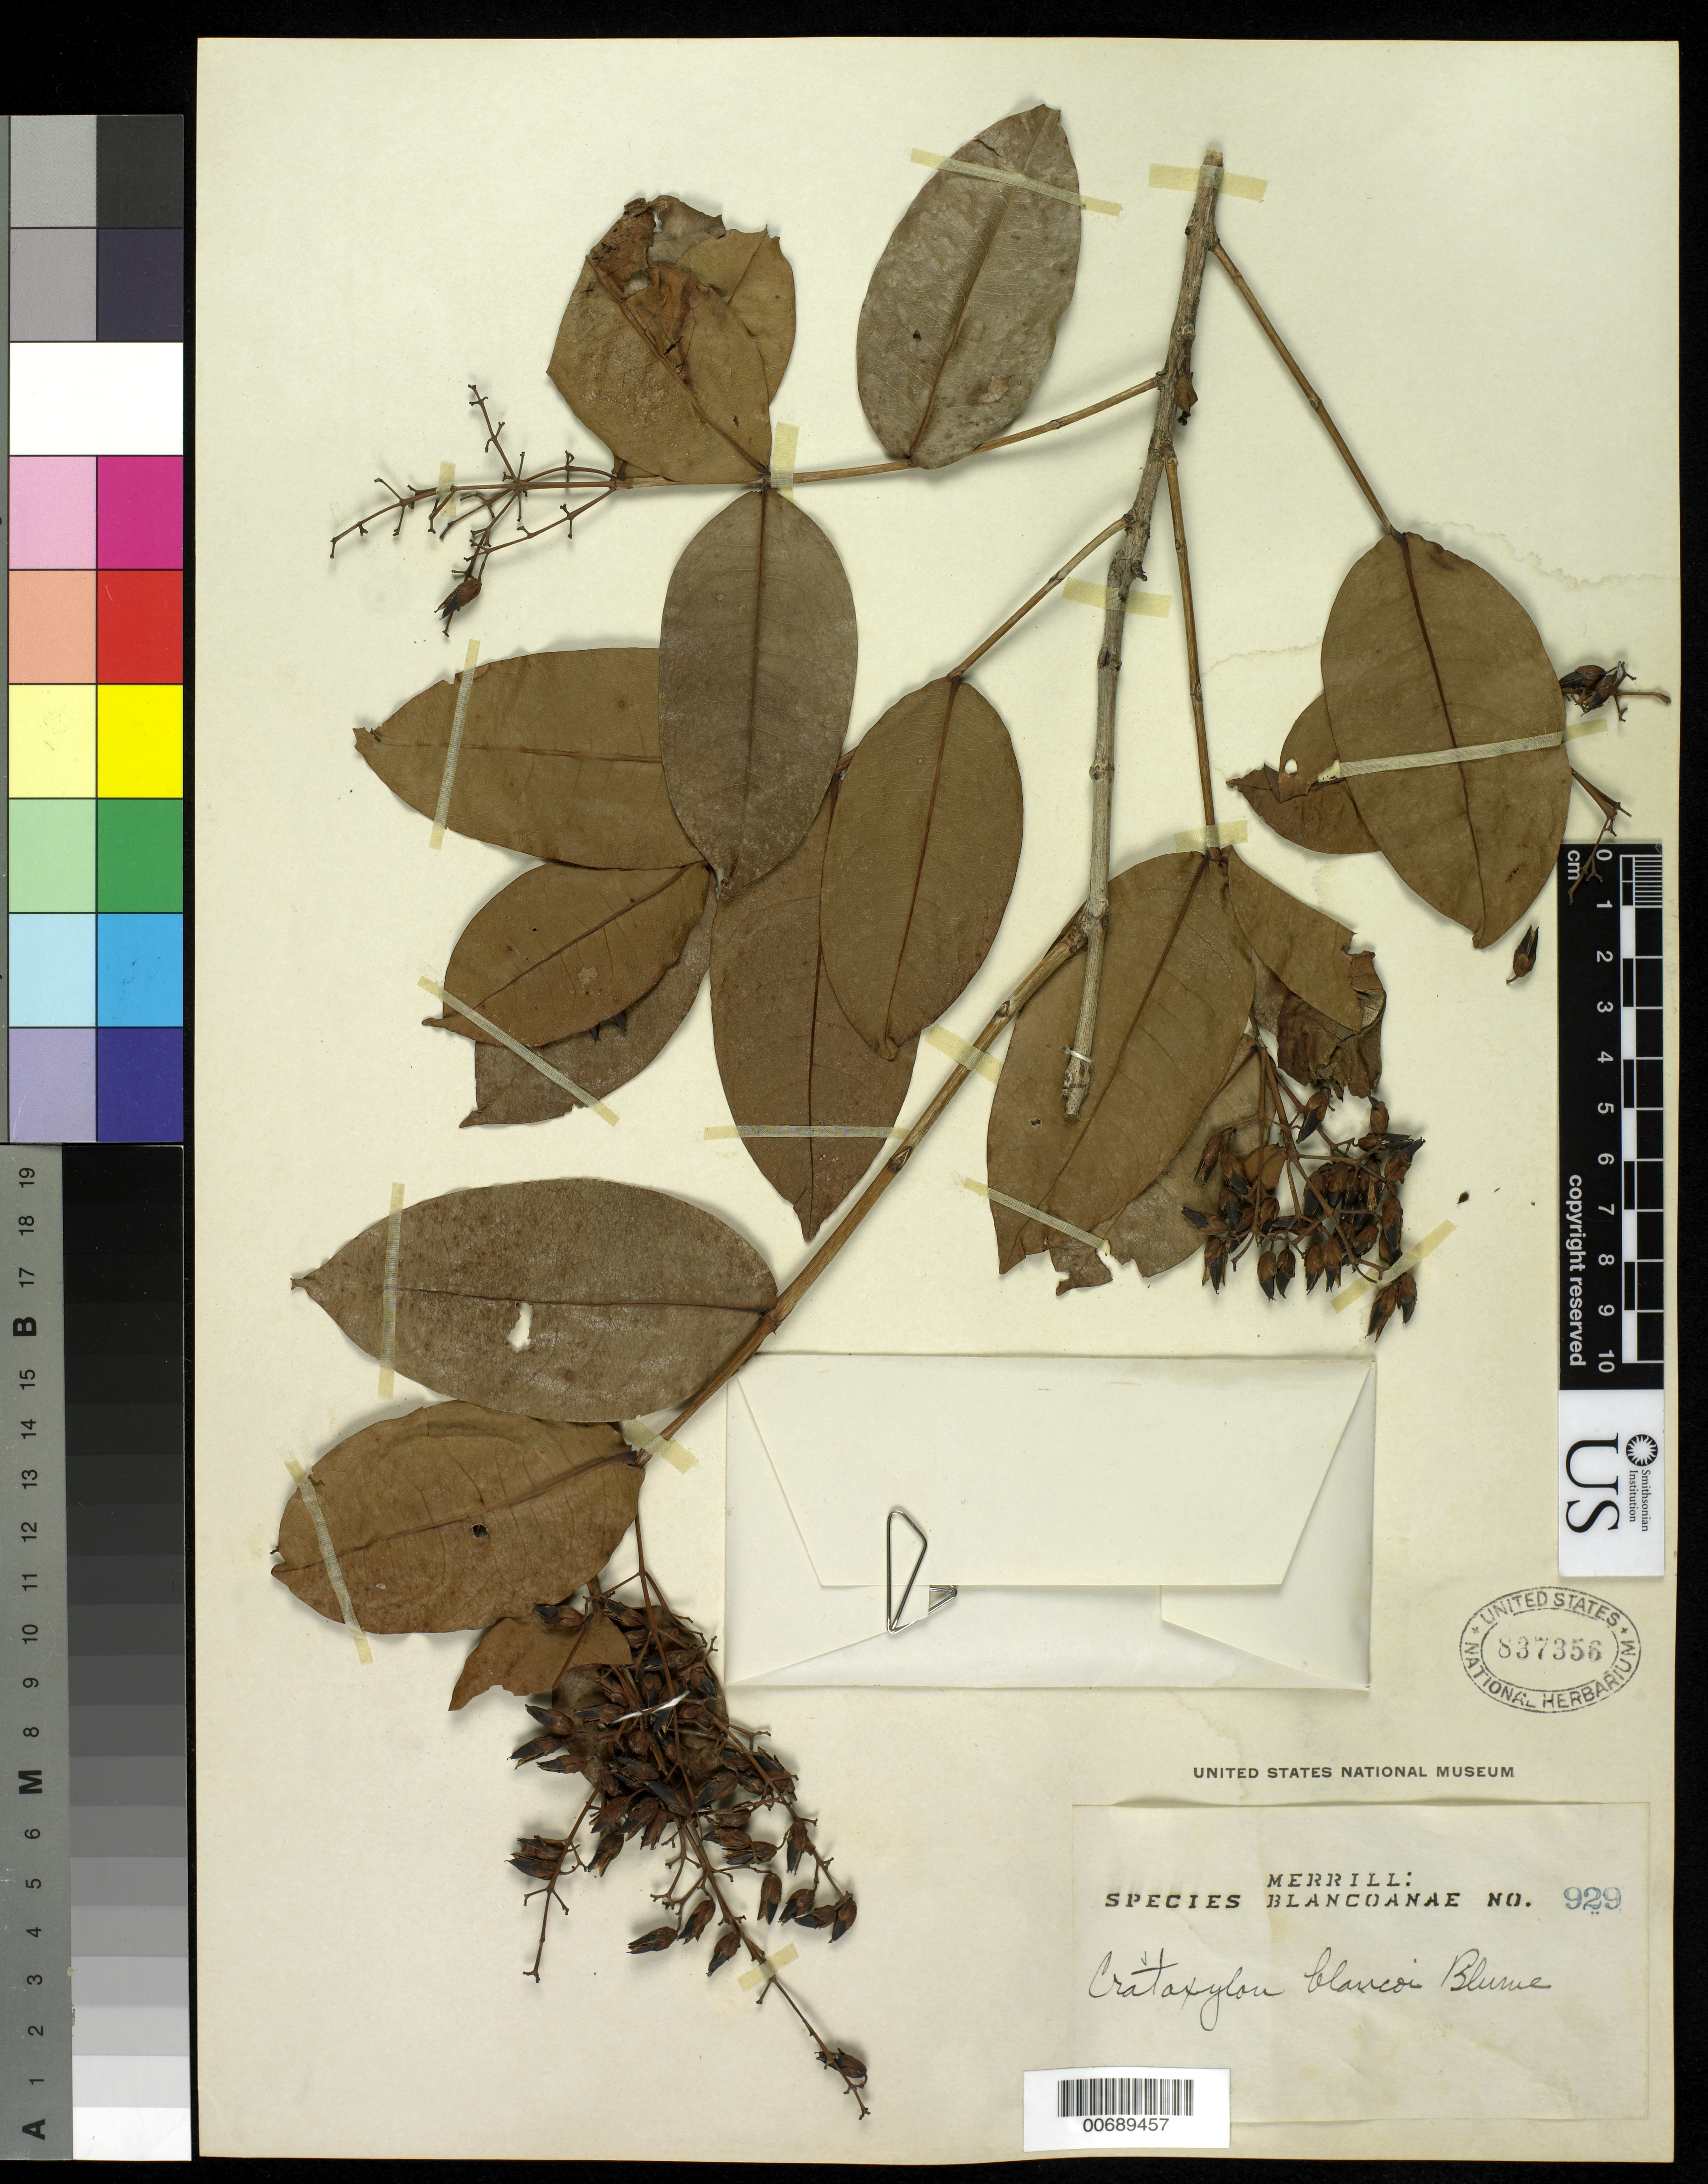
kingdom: Plantae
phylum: Tracheophyta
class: Magnoliopsida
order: Malpighiales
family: Hypericaceae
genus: Cratoxylum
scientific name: Cratoxylum blancoi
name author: Blume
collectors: E. D. Merrill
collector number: Sp. Blancoan. 0929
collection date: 1915-03/1915-06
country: Philippines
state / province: National Capital Region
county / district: Manila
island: Luzon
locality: Antipolo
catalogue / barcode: US 837356